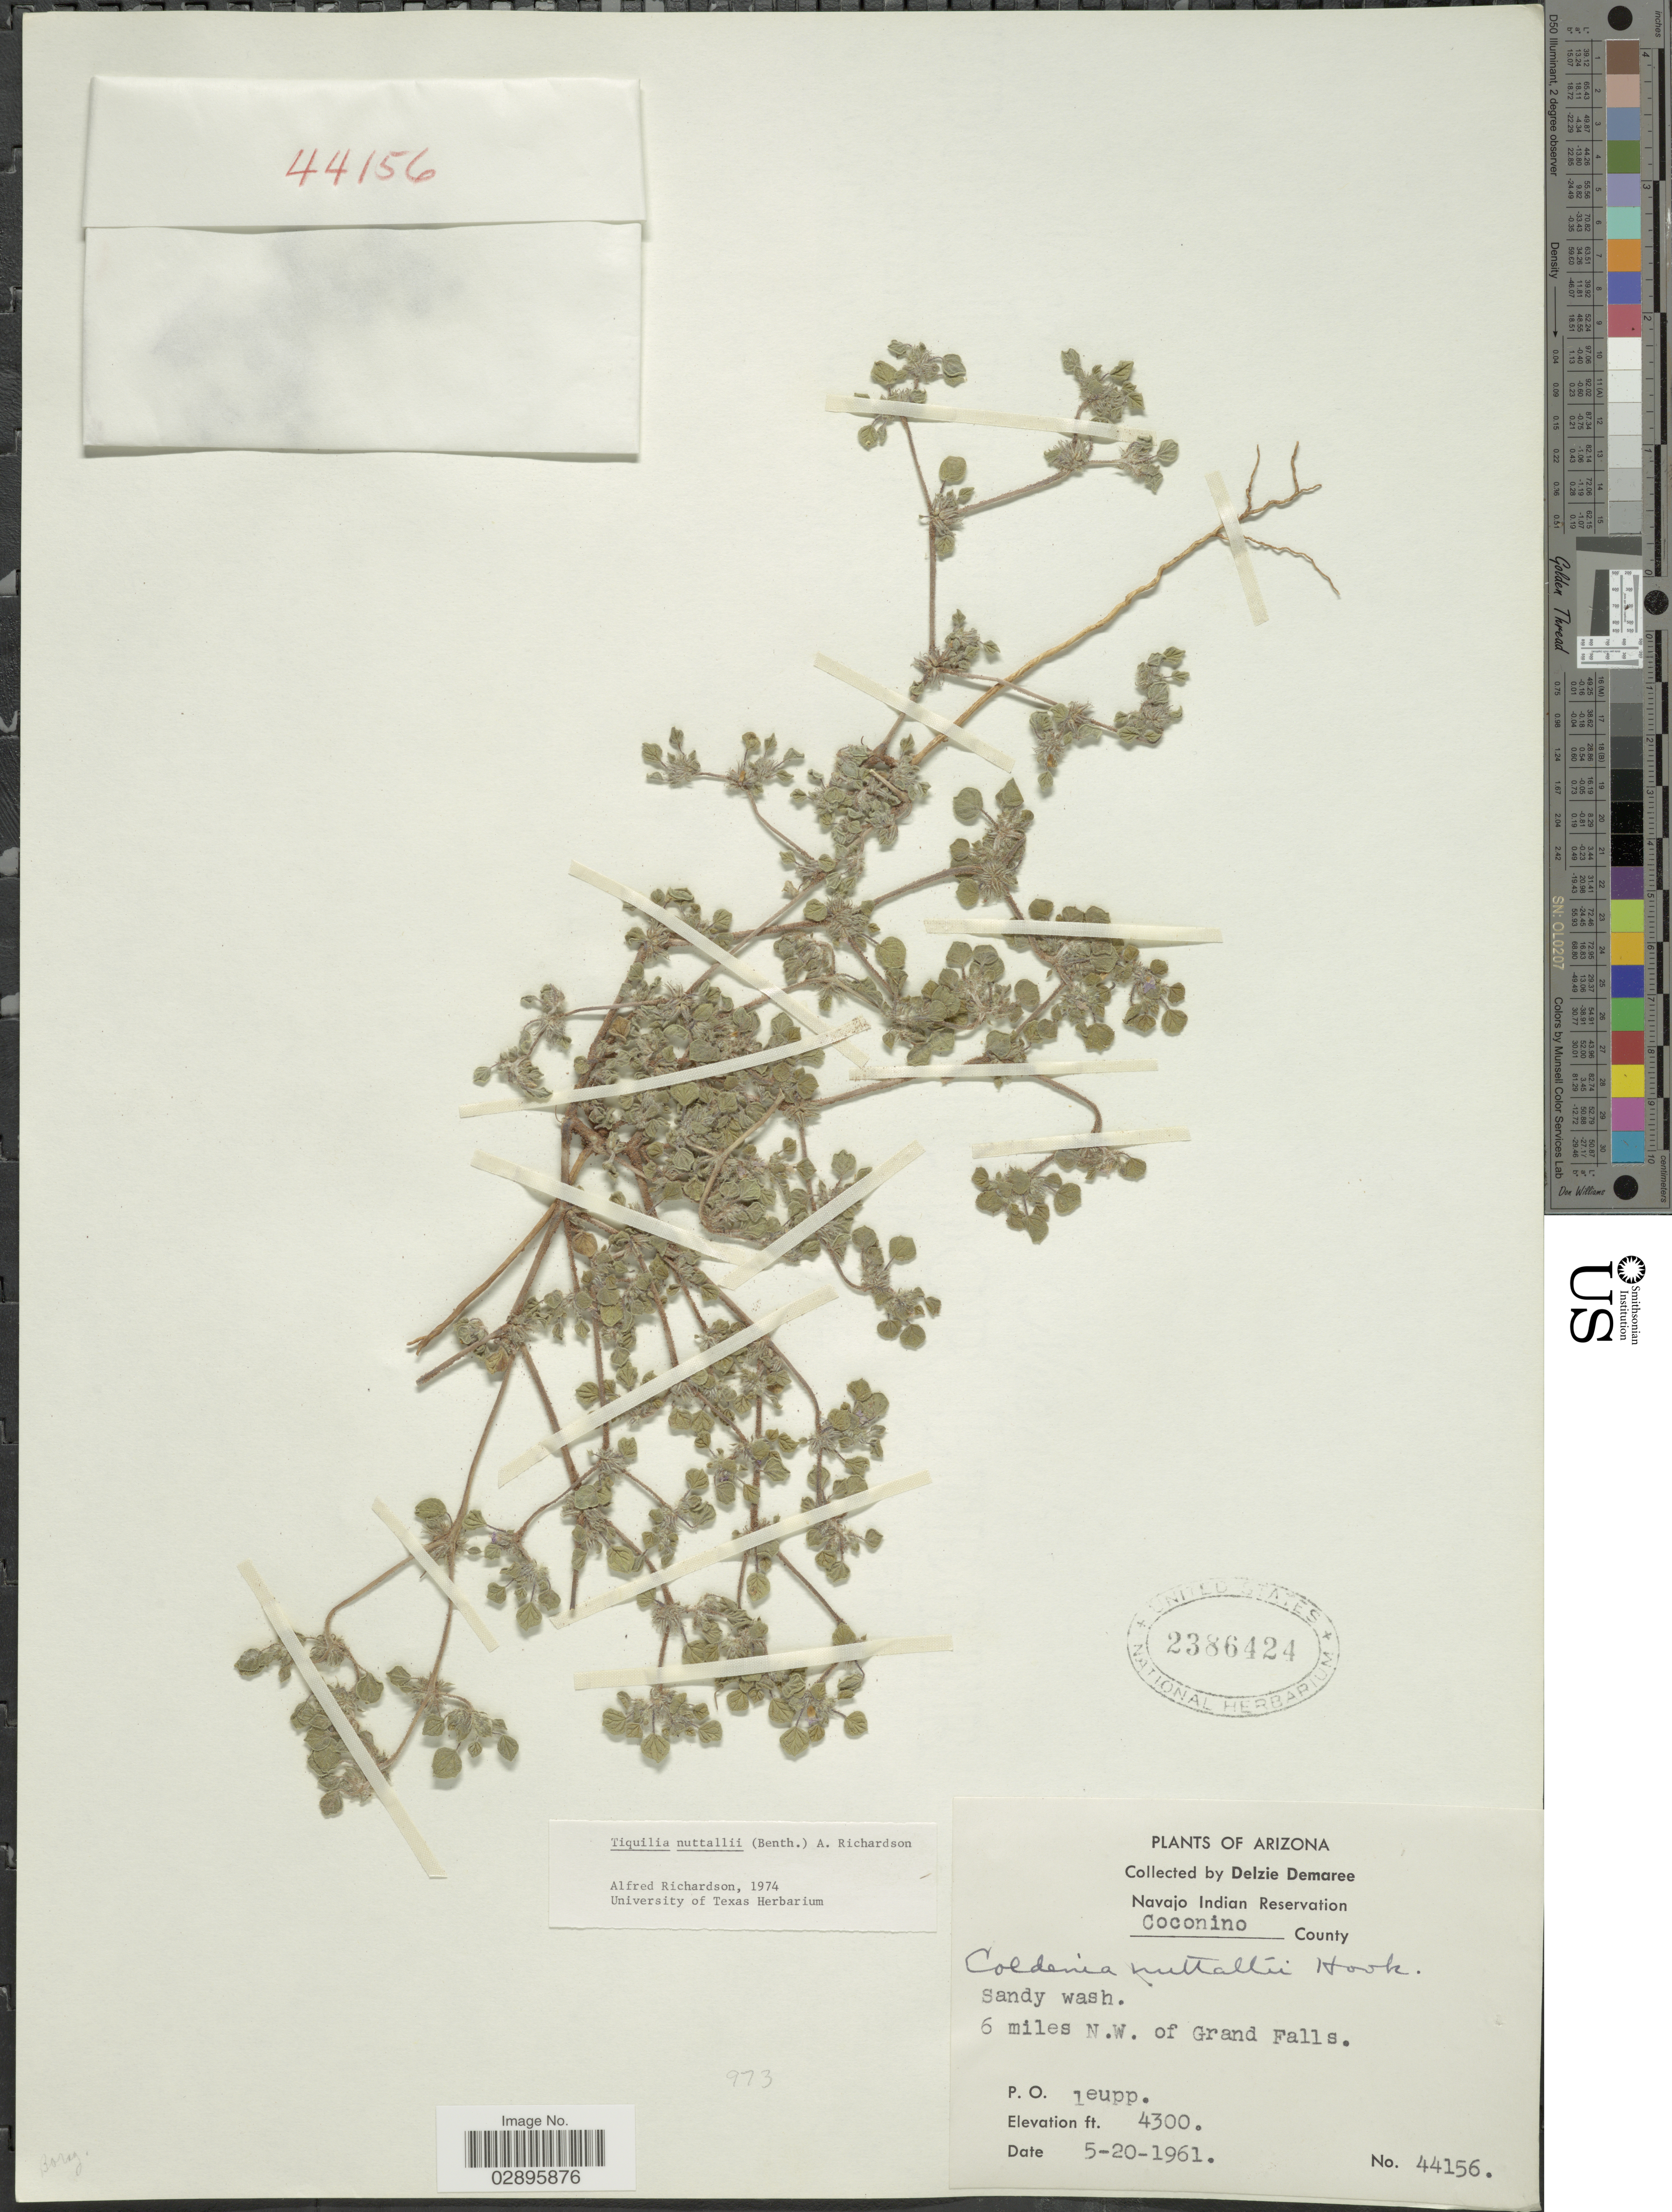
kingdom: Plantae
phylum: Tracheophyta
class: Magnoliopsida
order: Boraginales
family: Ehretiaceae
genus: Tiquilia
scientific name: Tiquilia nuttallii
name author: (Hook.) A.T. Richardson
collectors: D. Damaree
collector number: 44156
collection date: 1961-05-20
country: United States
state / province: Arizona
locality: Navajo Indian Reservation. Coconino County. 6 miles N.W. of Grand Falls. P. O. Leupp.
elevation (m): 1311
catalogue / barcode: US 2386424